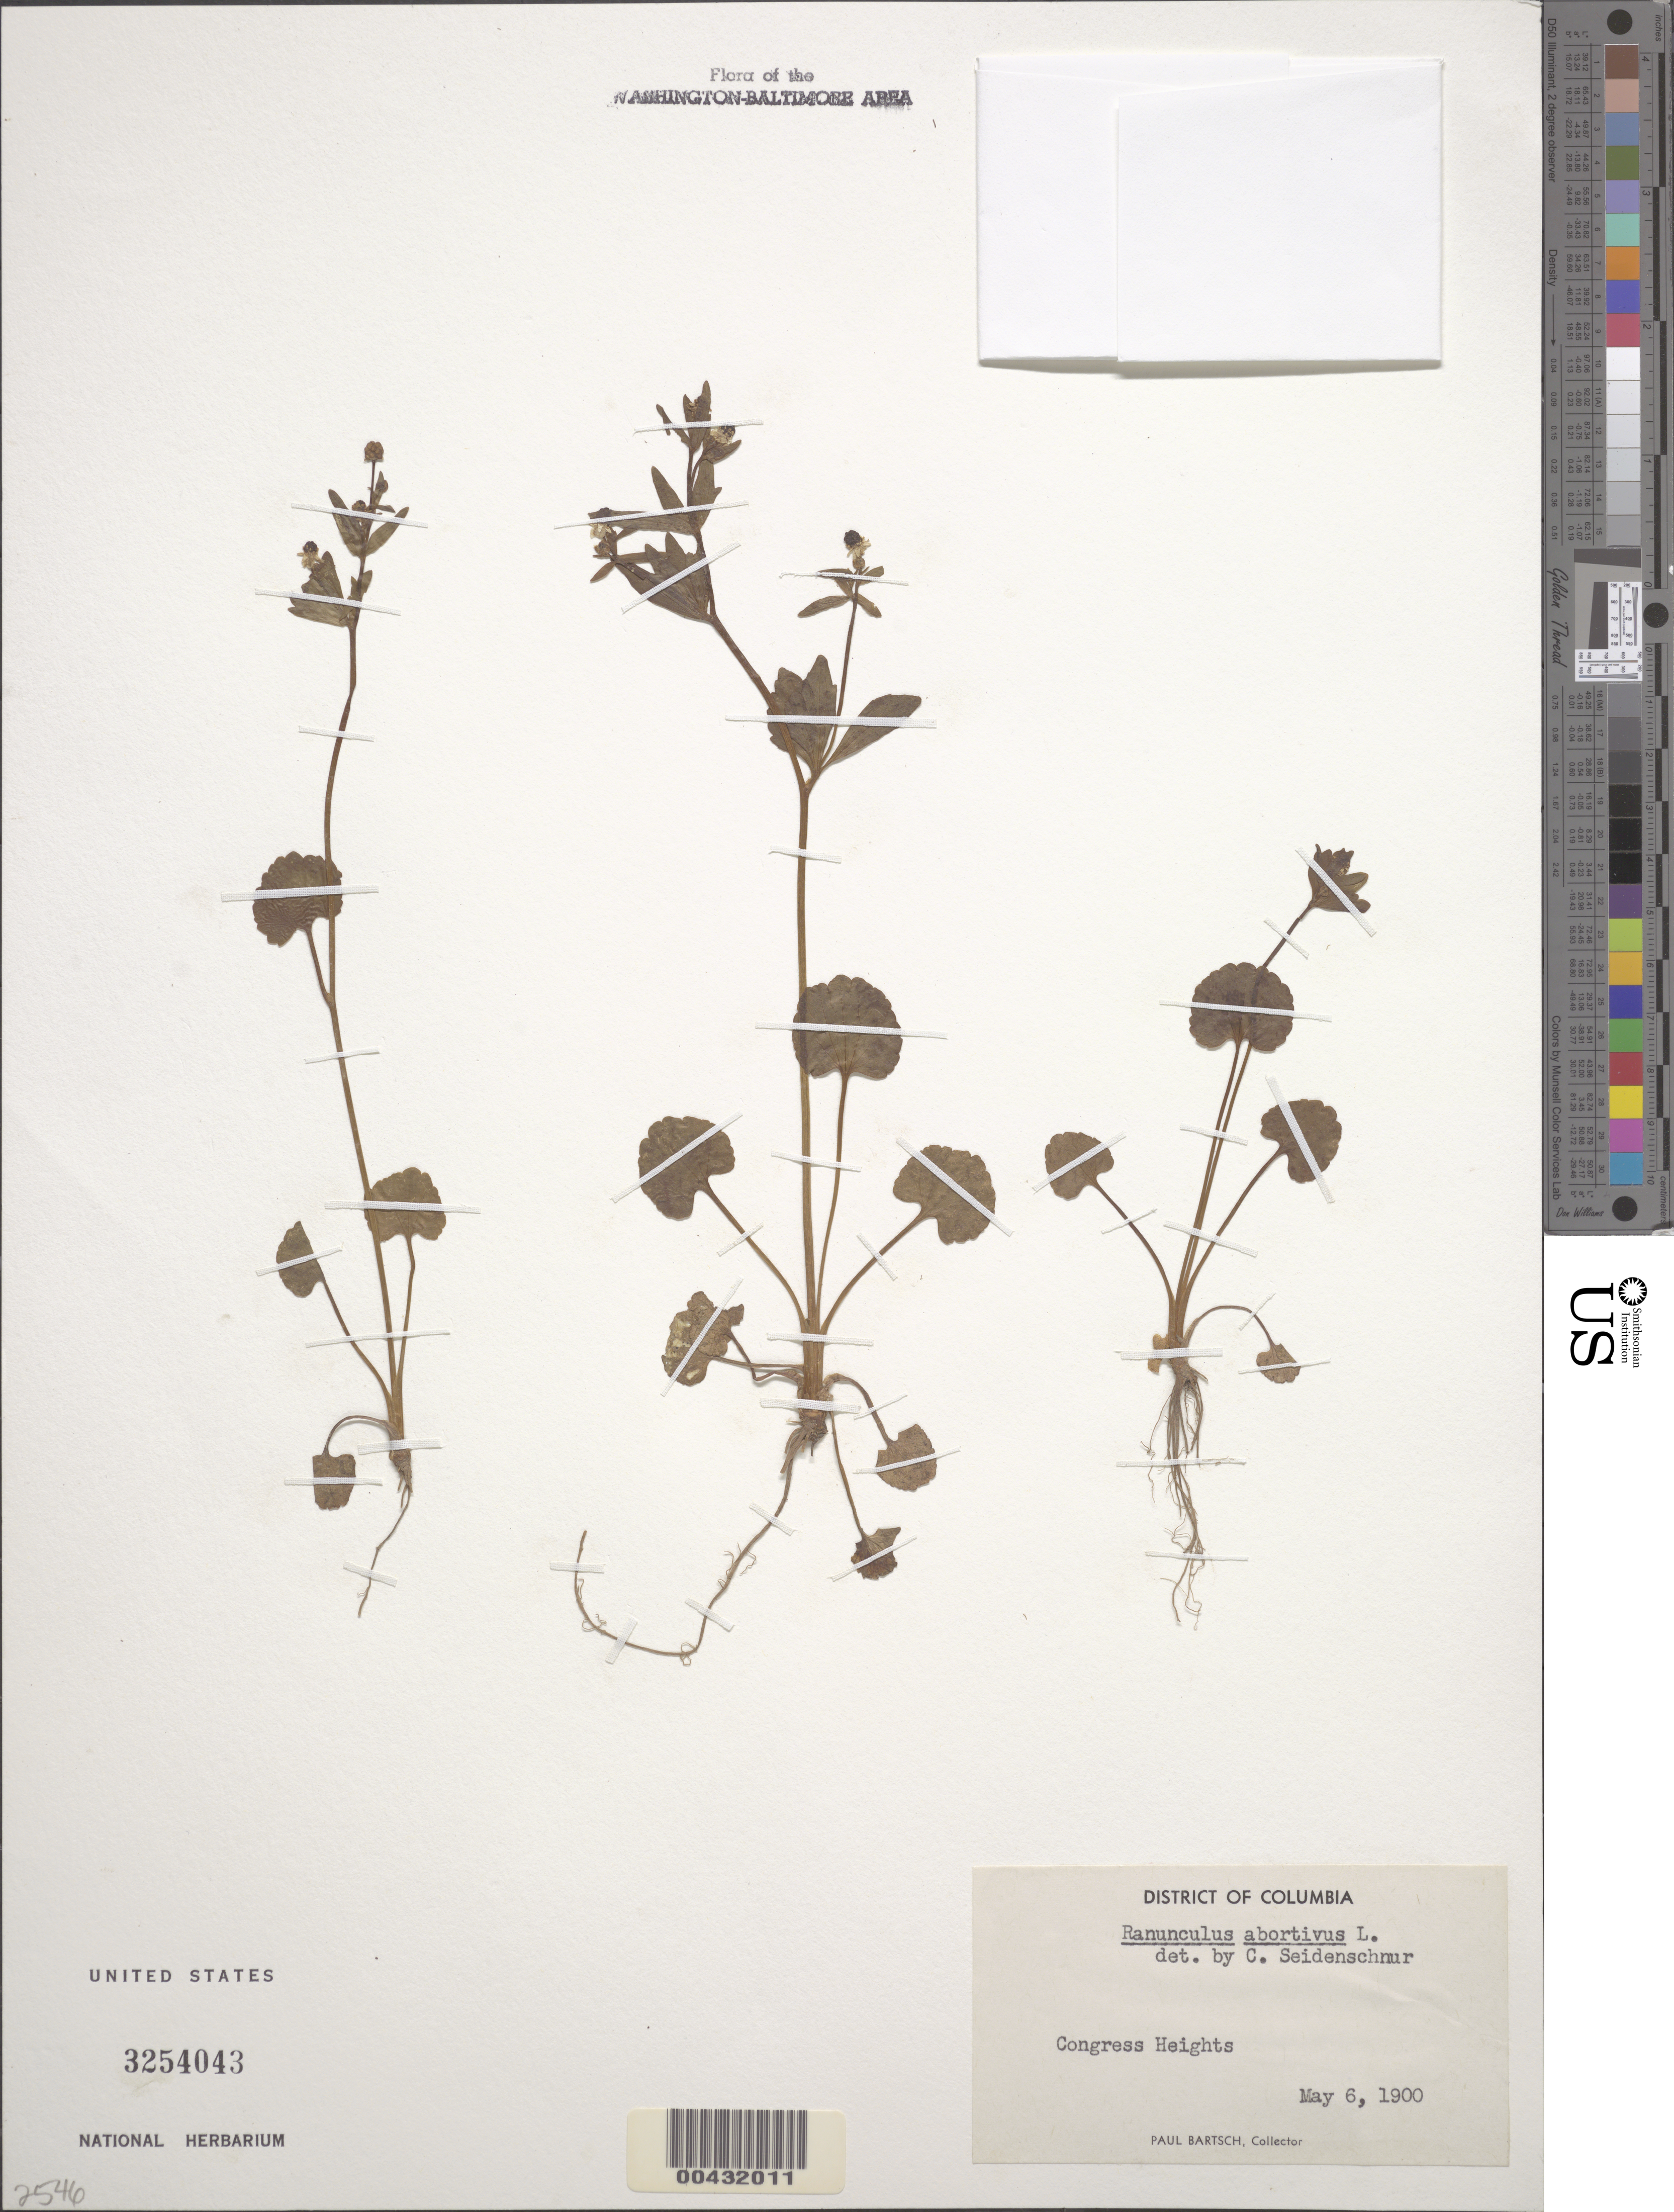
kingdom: Plantae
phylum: Tracheophyta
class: Magnoliopsida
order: Ranunculales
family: Ranunculaceae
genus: Ranunculus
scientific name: Ranunculus abortivus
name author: L.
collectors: P. Bartsch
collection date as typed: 06 May 1900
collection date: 1900-05-06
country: United States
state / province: District of Columbia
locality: Congress Heights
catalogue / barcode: US 3254043